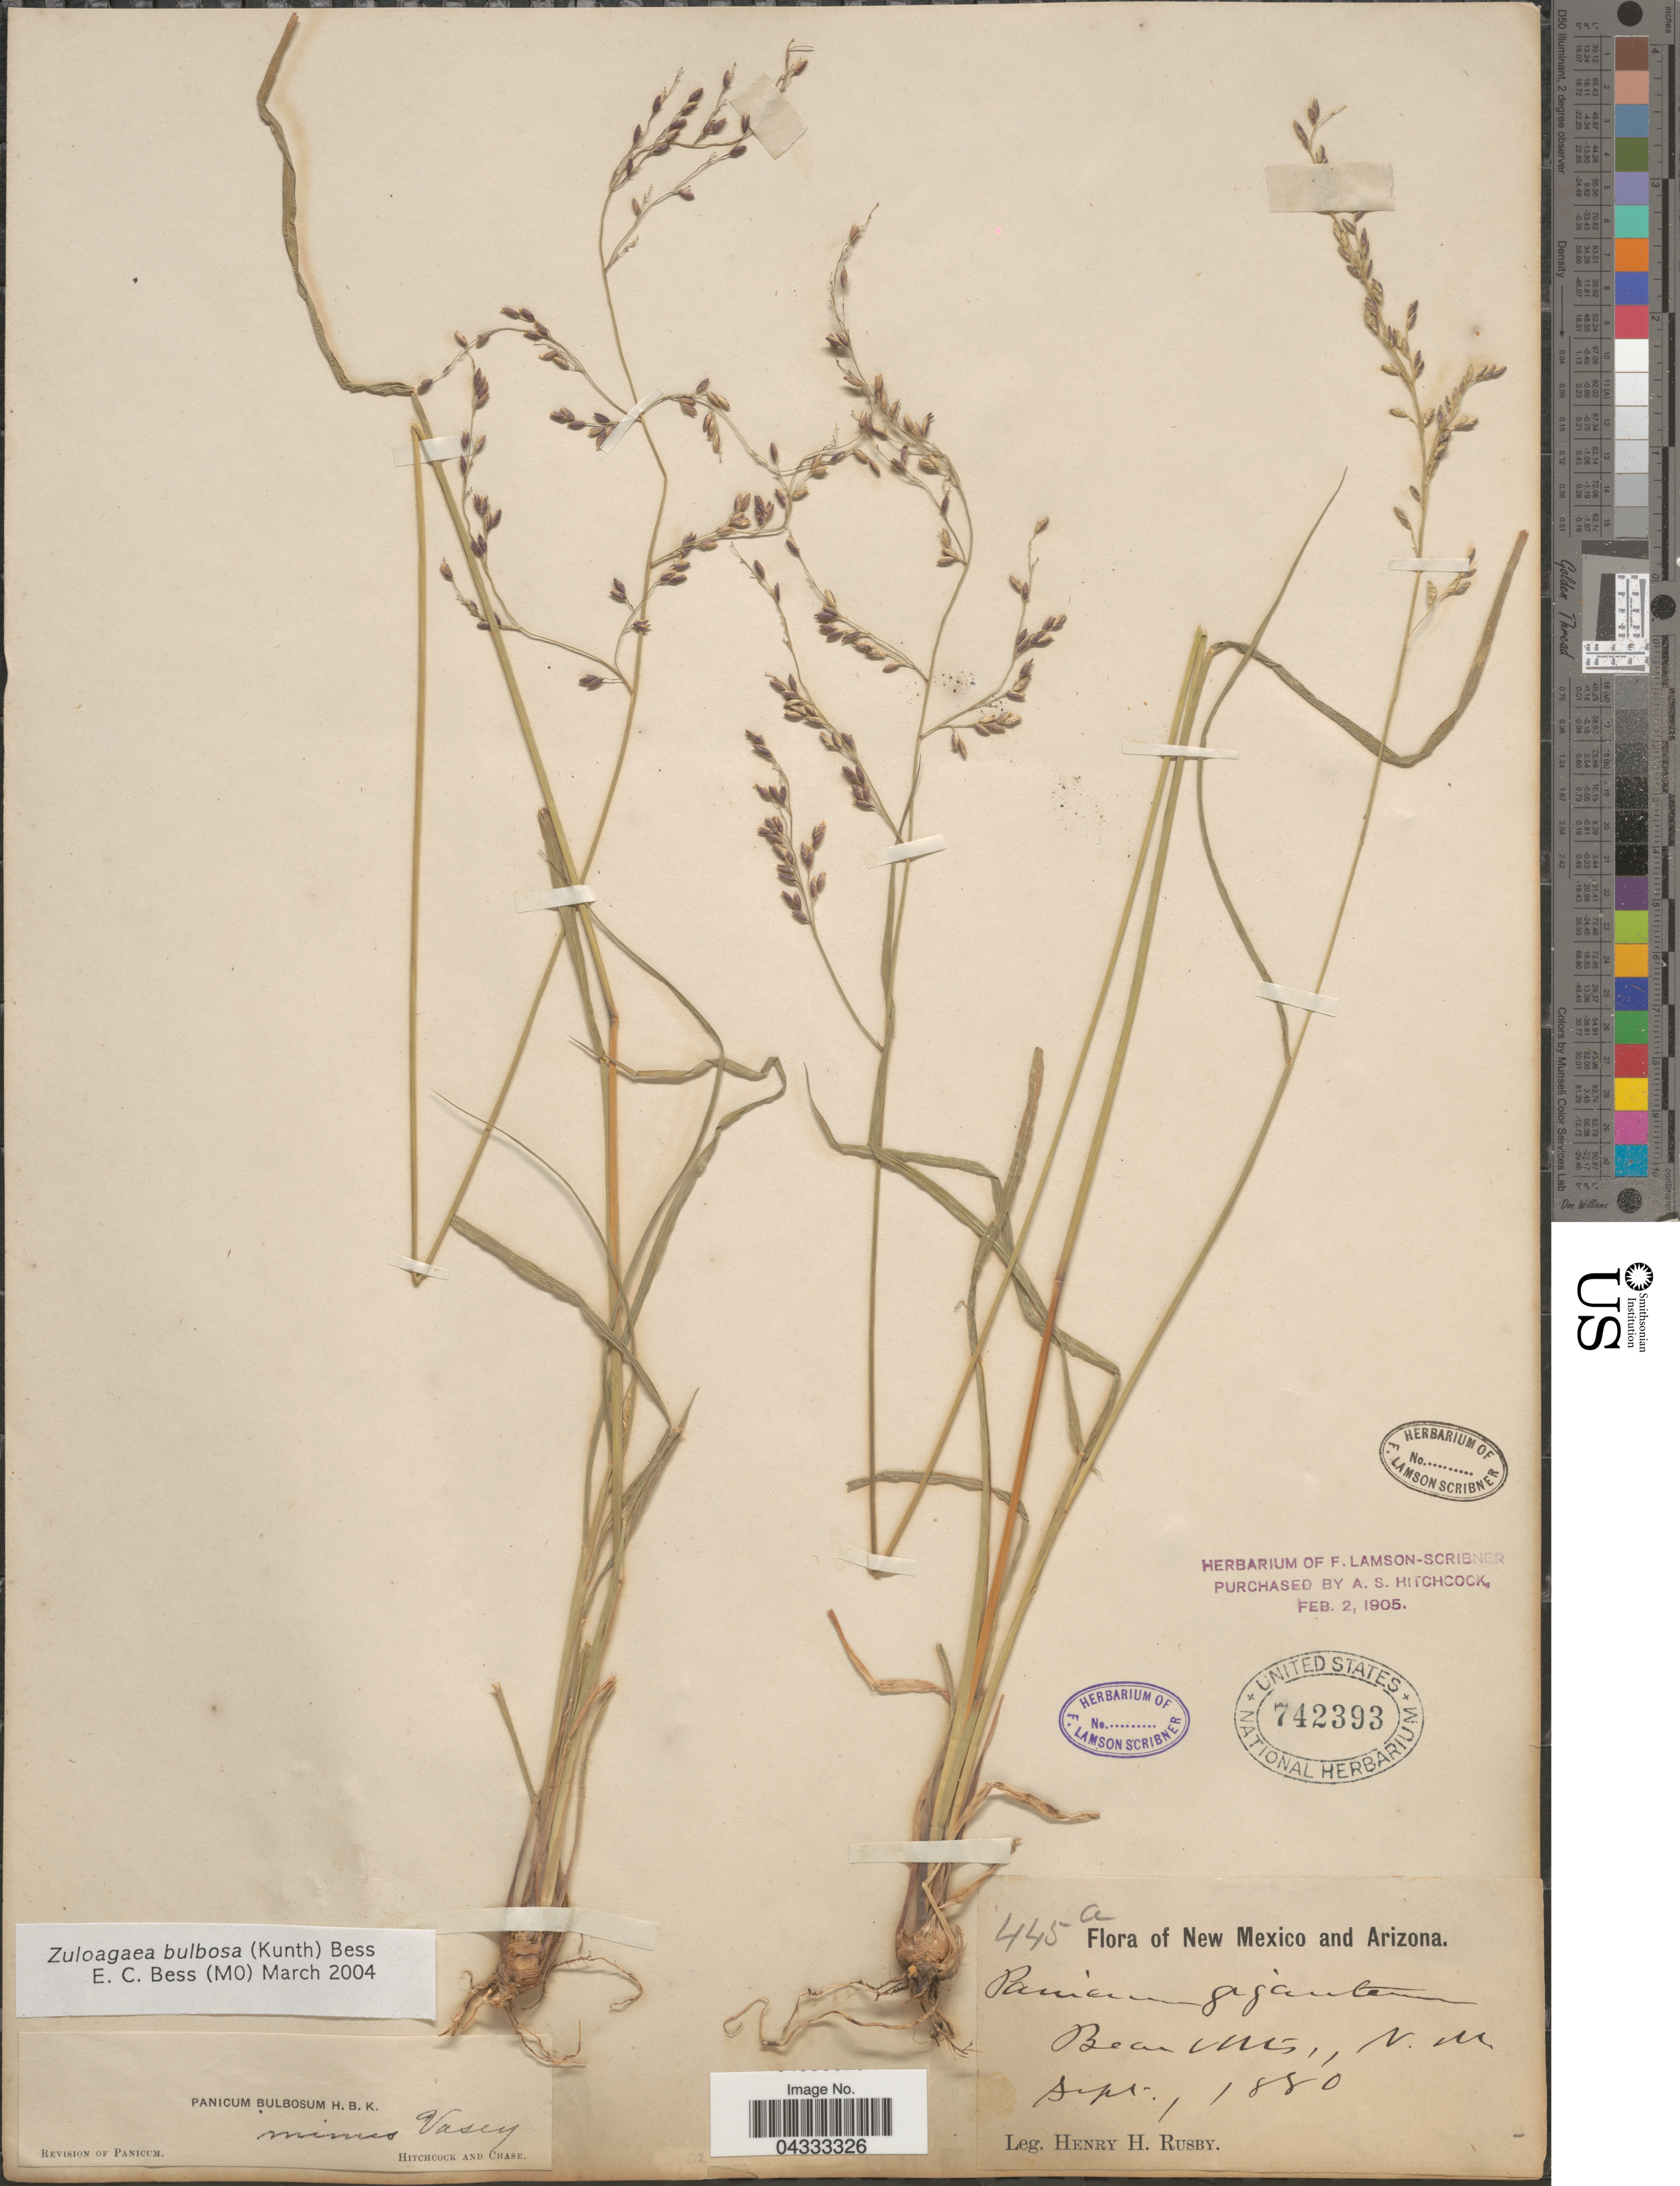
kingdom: Plantae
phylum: Tracheophyta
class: Liliopsida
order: Poales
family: Poaceae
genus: Zuloagaea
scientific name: Zuloagaea bulbosa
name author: (Kunth) E. Bess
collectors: H. H. Rusby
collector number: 445a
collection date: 1880-09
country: United States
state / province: New Mexico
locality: Burro Mts.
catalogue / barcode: US 742393